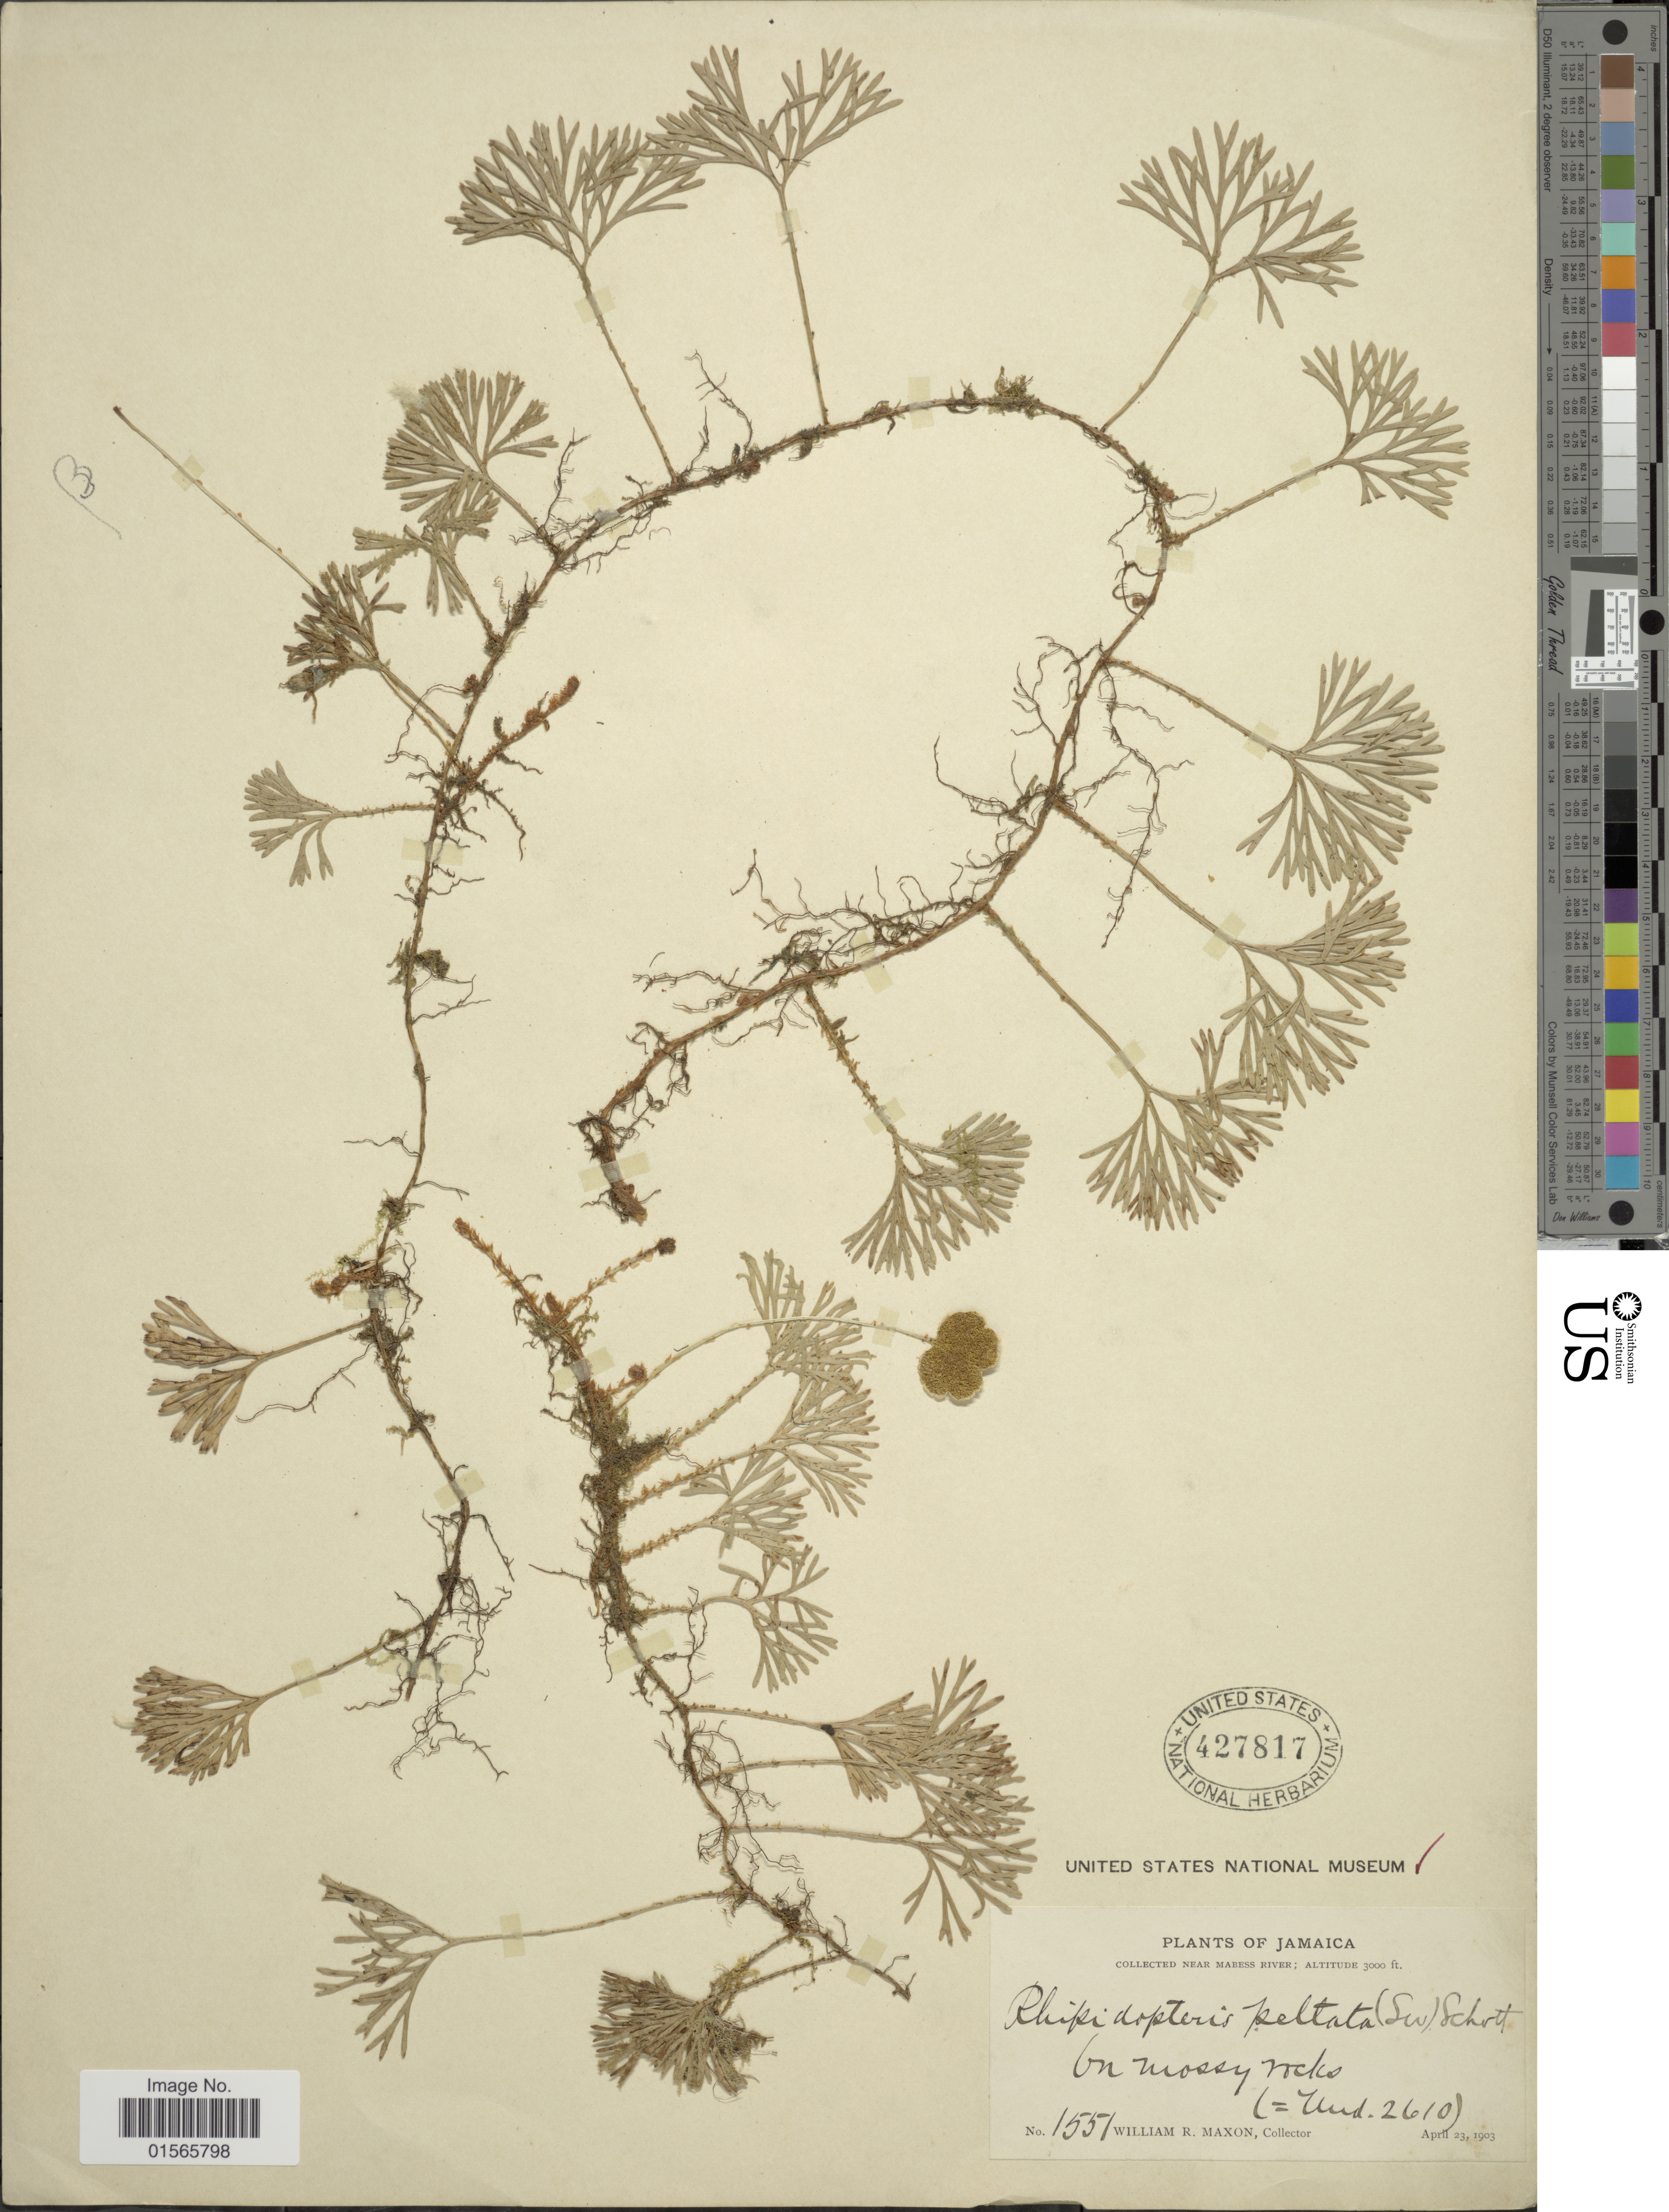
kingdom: Plantae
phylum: Tracheophyta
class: Polypodiopsida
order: Polypodiales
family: Dryopteridaceae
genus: Elaphoglossum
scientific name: Elaphoglossum peltatum f. peltatum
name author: (Sw.) Urb.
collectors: W. R. Maxon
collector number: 1551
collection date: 1903-04-23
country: Jamaica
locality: Near Mabess River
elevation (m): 914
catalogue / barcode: US 427817